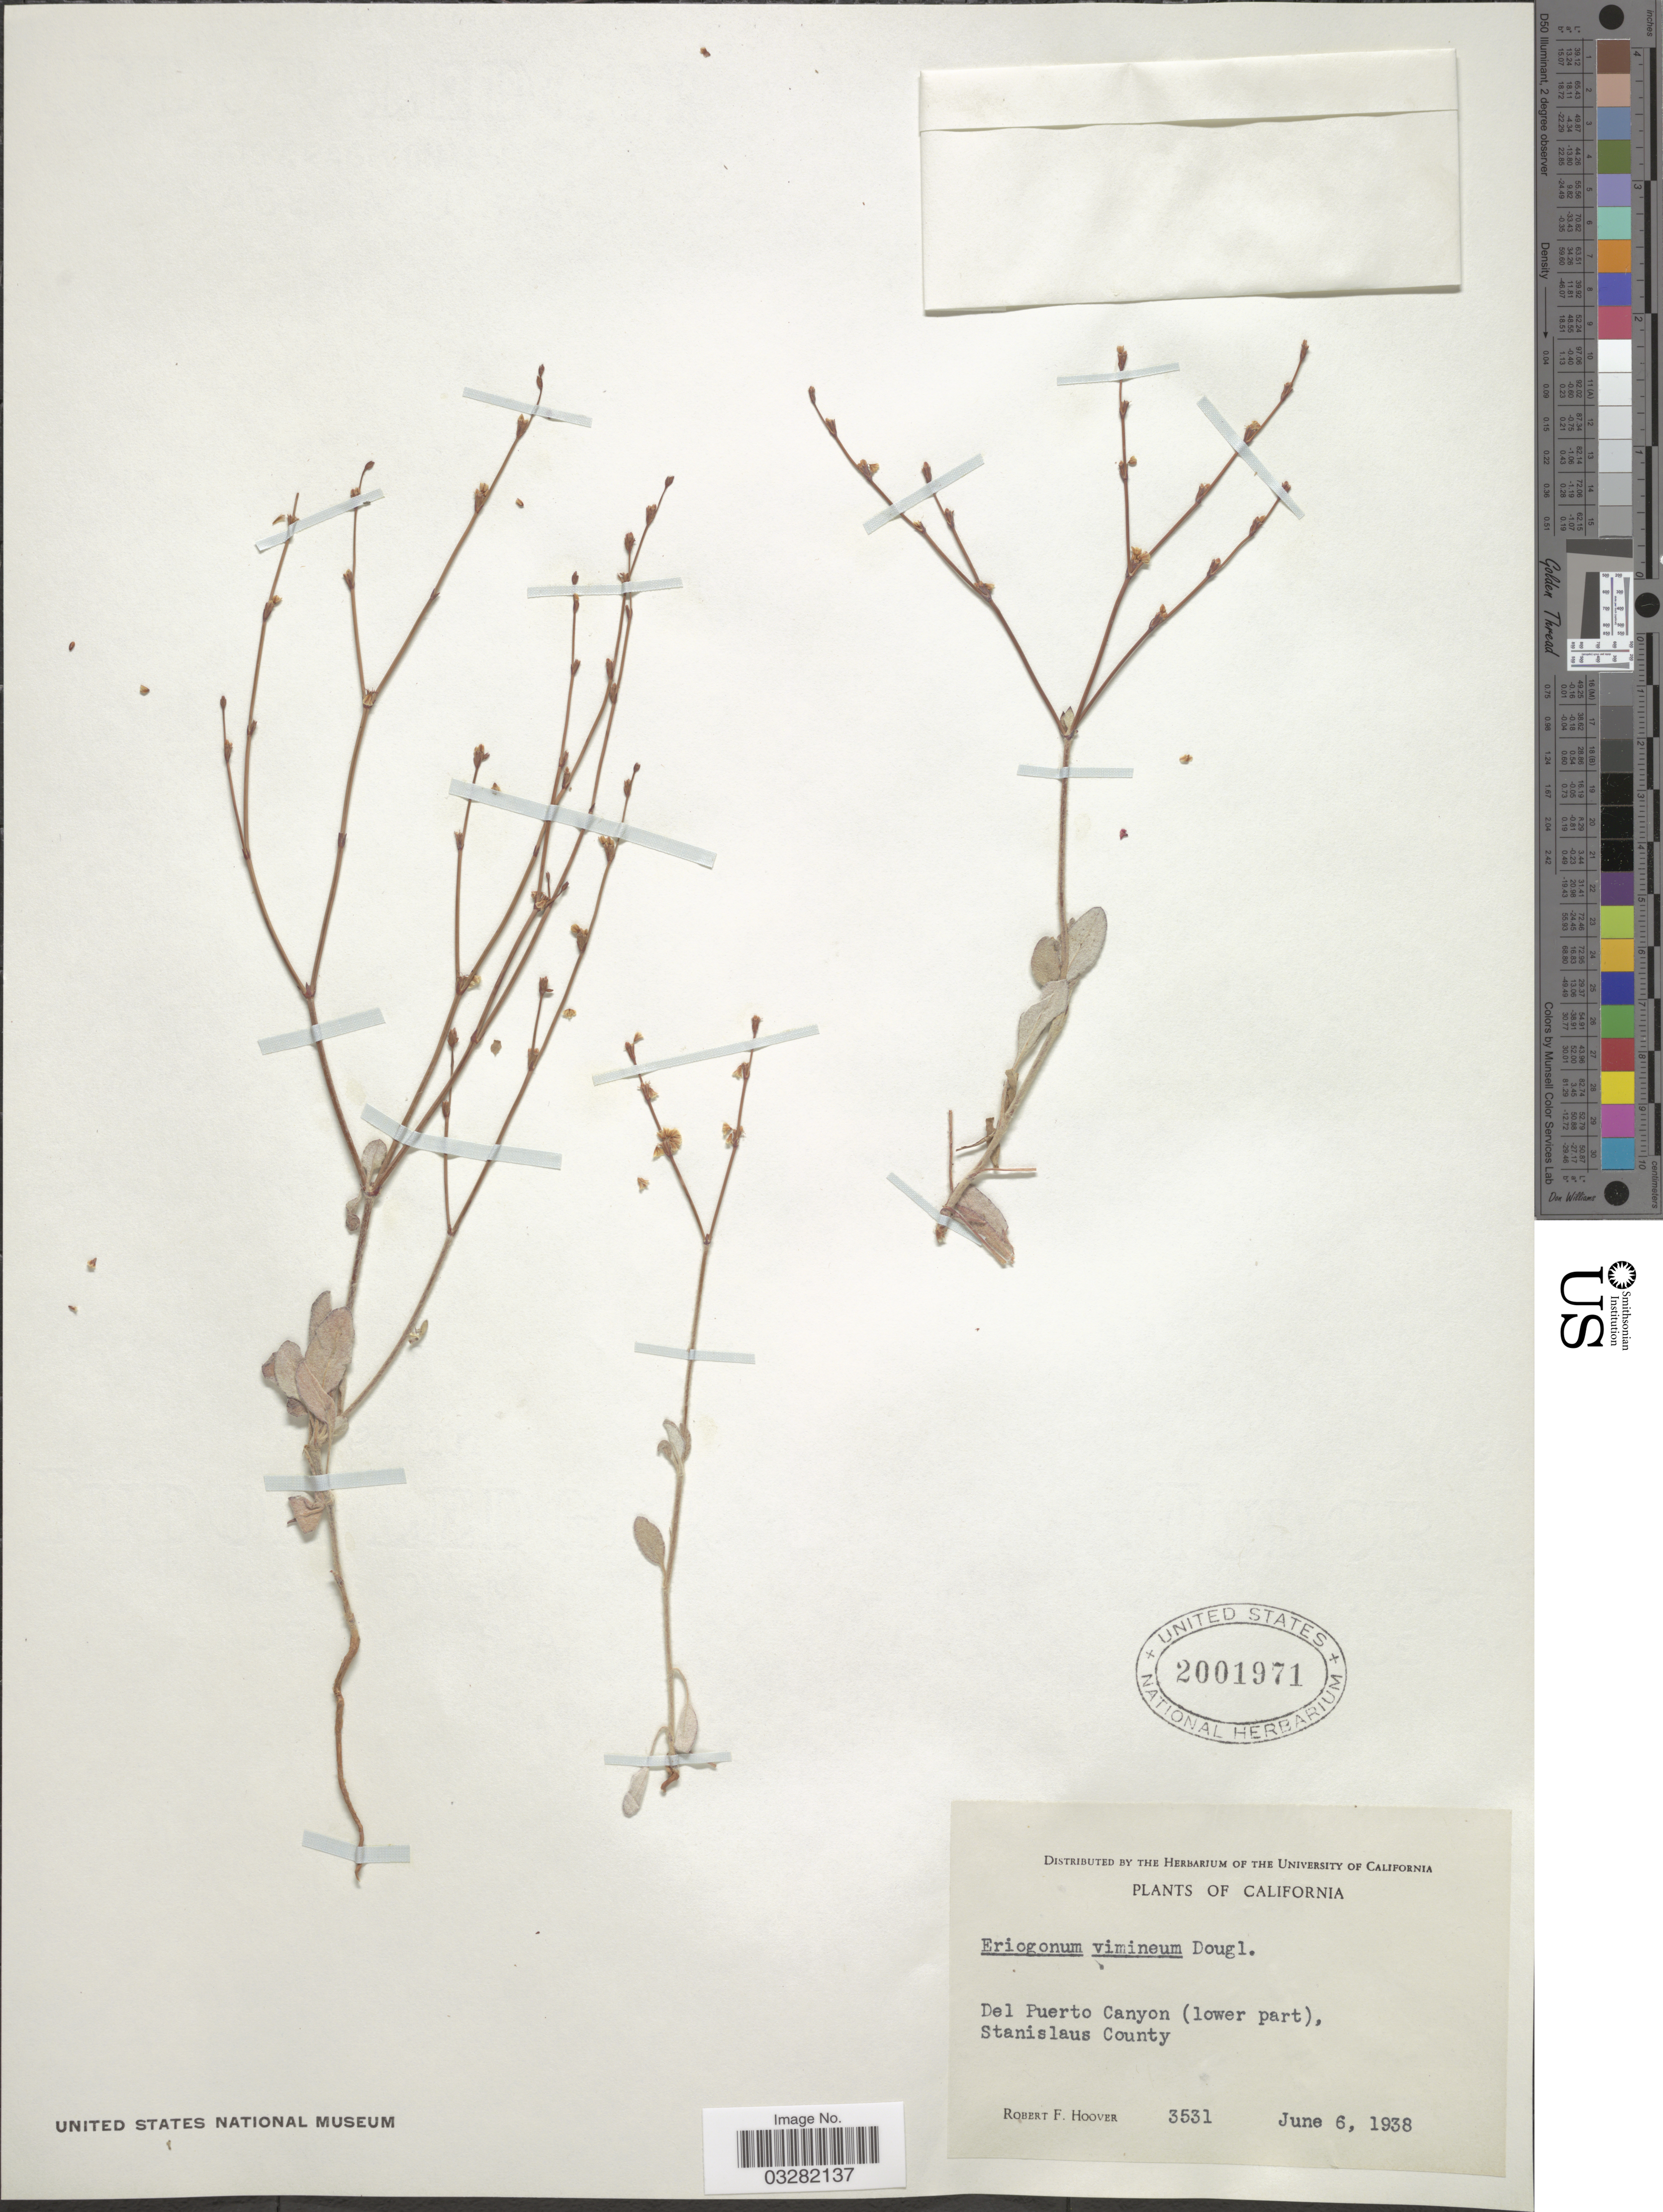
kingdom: Plantae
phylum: Tracheophyta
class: Magnoliopsida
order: Caryophyllales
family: Polygonaceae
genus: Eriogonum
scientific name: Eriogonum vimineum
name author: Douglas ex Benth.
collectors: R. F. Hoover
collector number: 3531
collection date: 1938-06-06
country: United States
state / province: California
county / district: Stanislaus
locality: Del Puerto Canyon (lower part), Stanislaus County.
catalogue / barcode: US 2001971